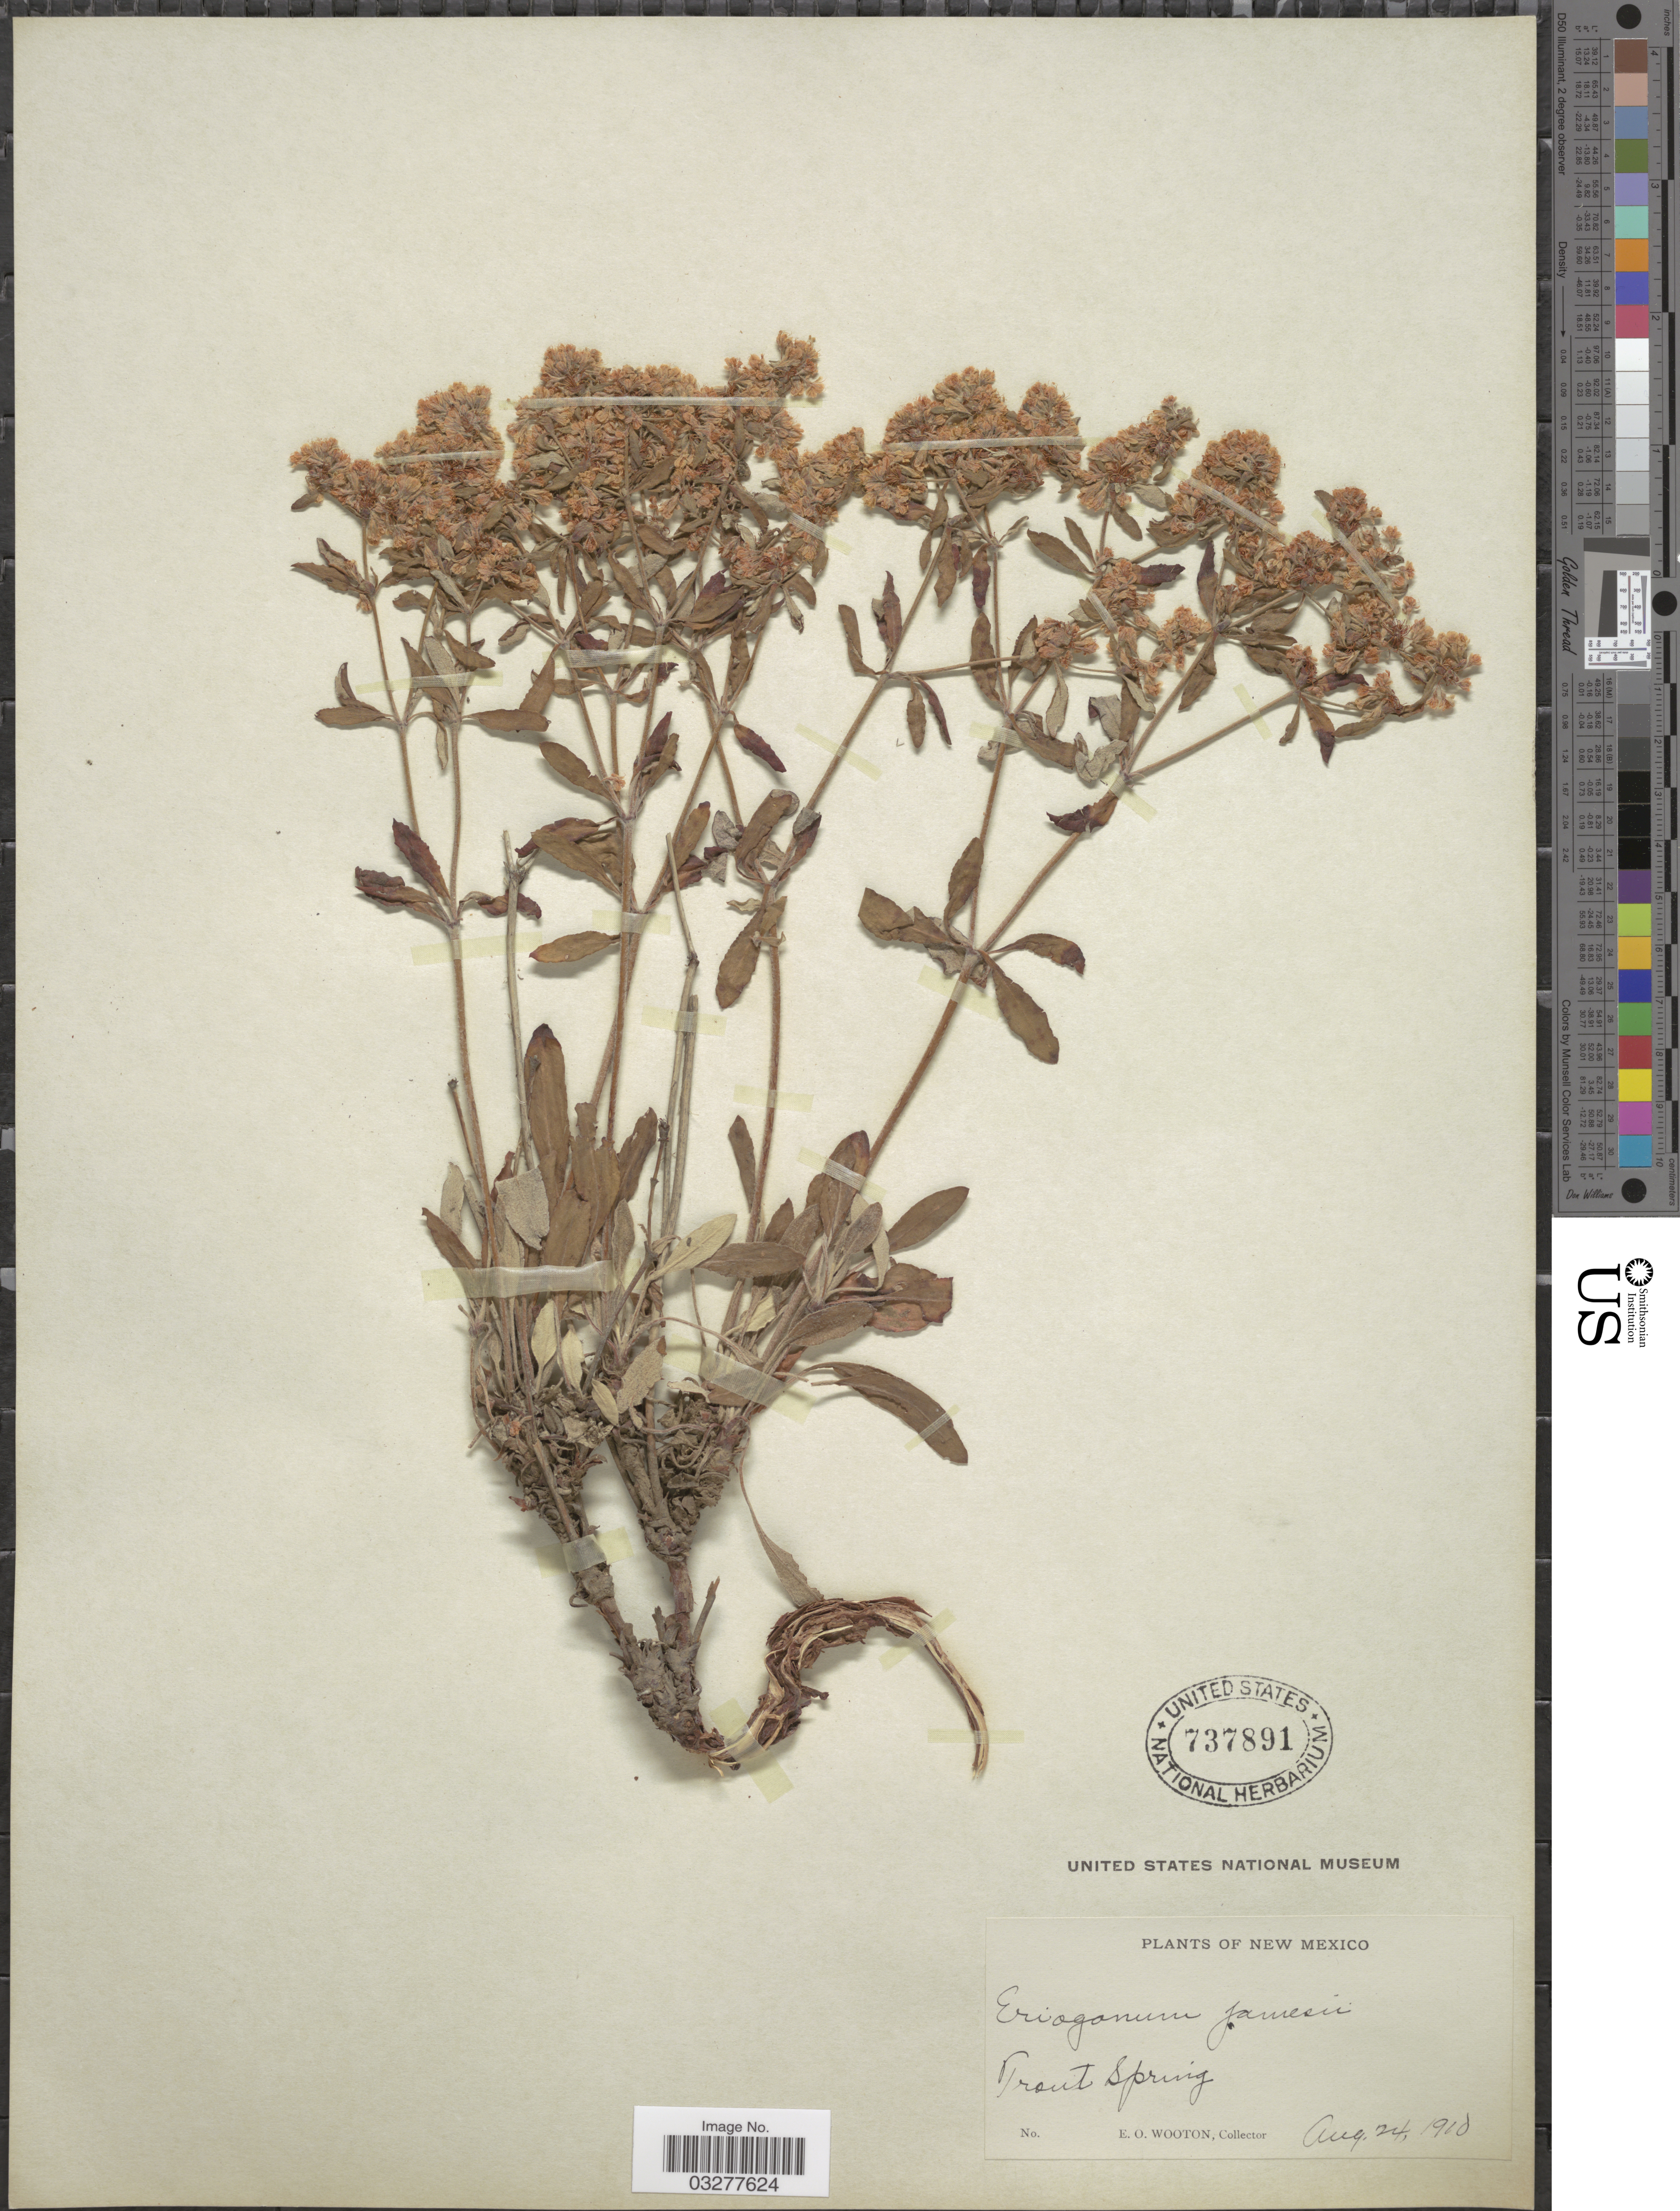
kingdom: Plantae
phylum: Tracheophyta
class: Magnoliopsida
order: Caryophyllales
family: Polygonaceae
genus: Eriogonum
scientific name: Eriogonum jamesii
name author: Benth.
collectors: E. O. Wooton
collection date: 1910-08-24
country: United States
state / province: New Mexico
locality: Trout Spring.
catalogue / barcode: US 737891